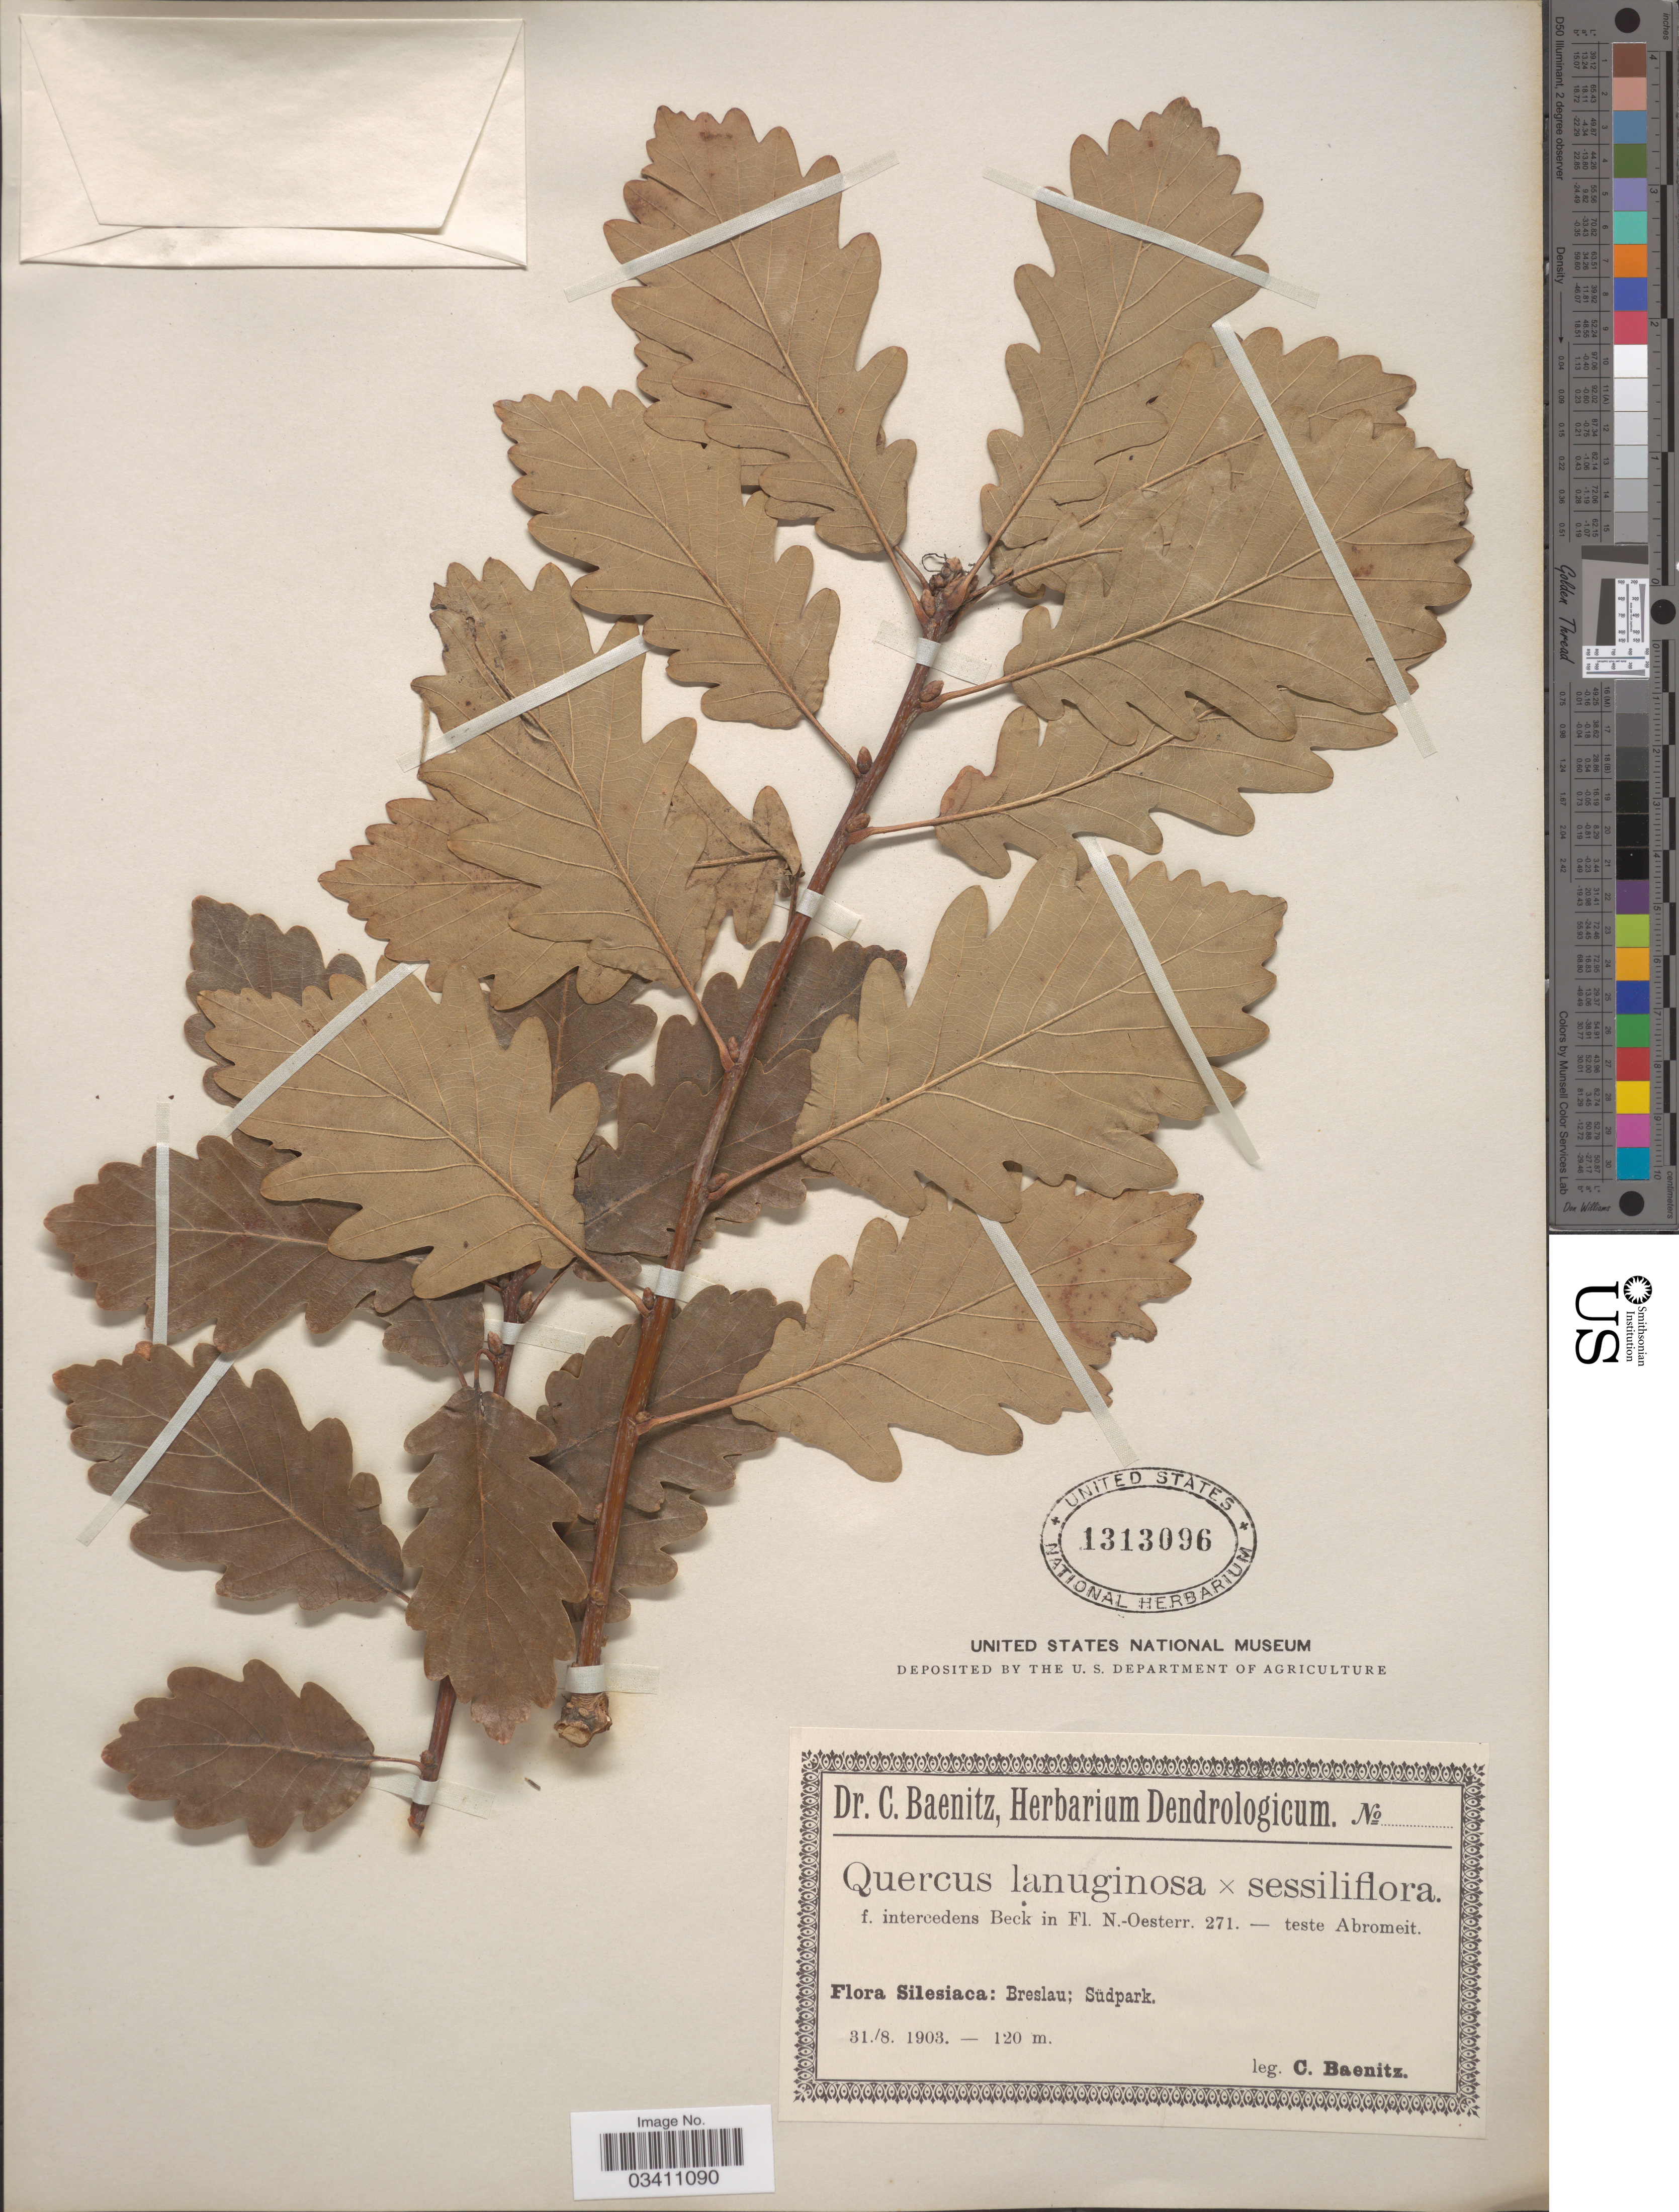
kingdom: Plantae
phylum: Tracheophyta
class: Magnoliopsida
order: Fagales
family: Fagaceae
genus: Quercus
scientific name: Quercus lanuginosa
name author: Beck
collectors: C. G. Baenitz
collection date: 1903-08-31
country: Poland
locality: Silesiaca: Breslau; Südpark.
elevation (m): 120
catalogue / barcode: US 1313096